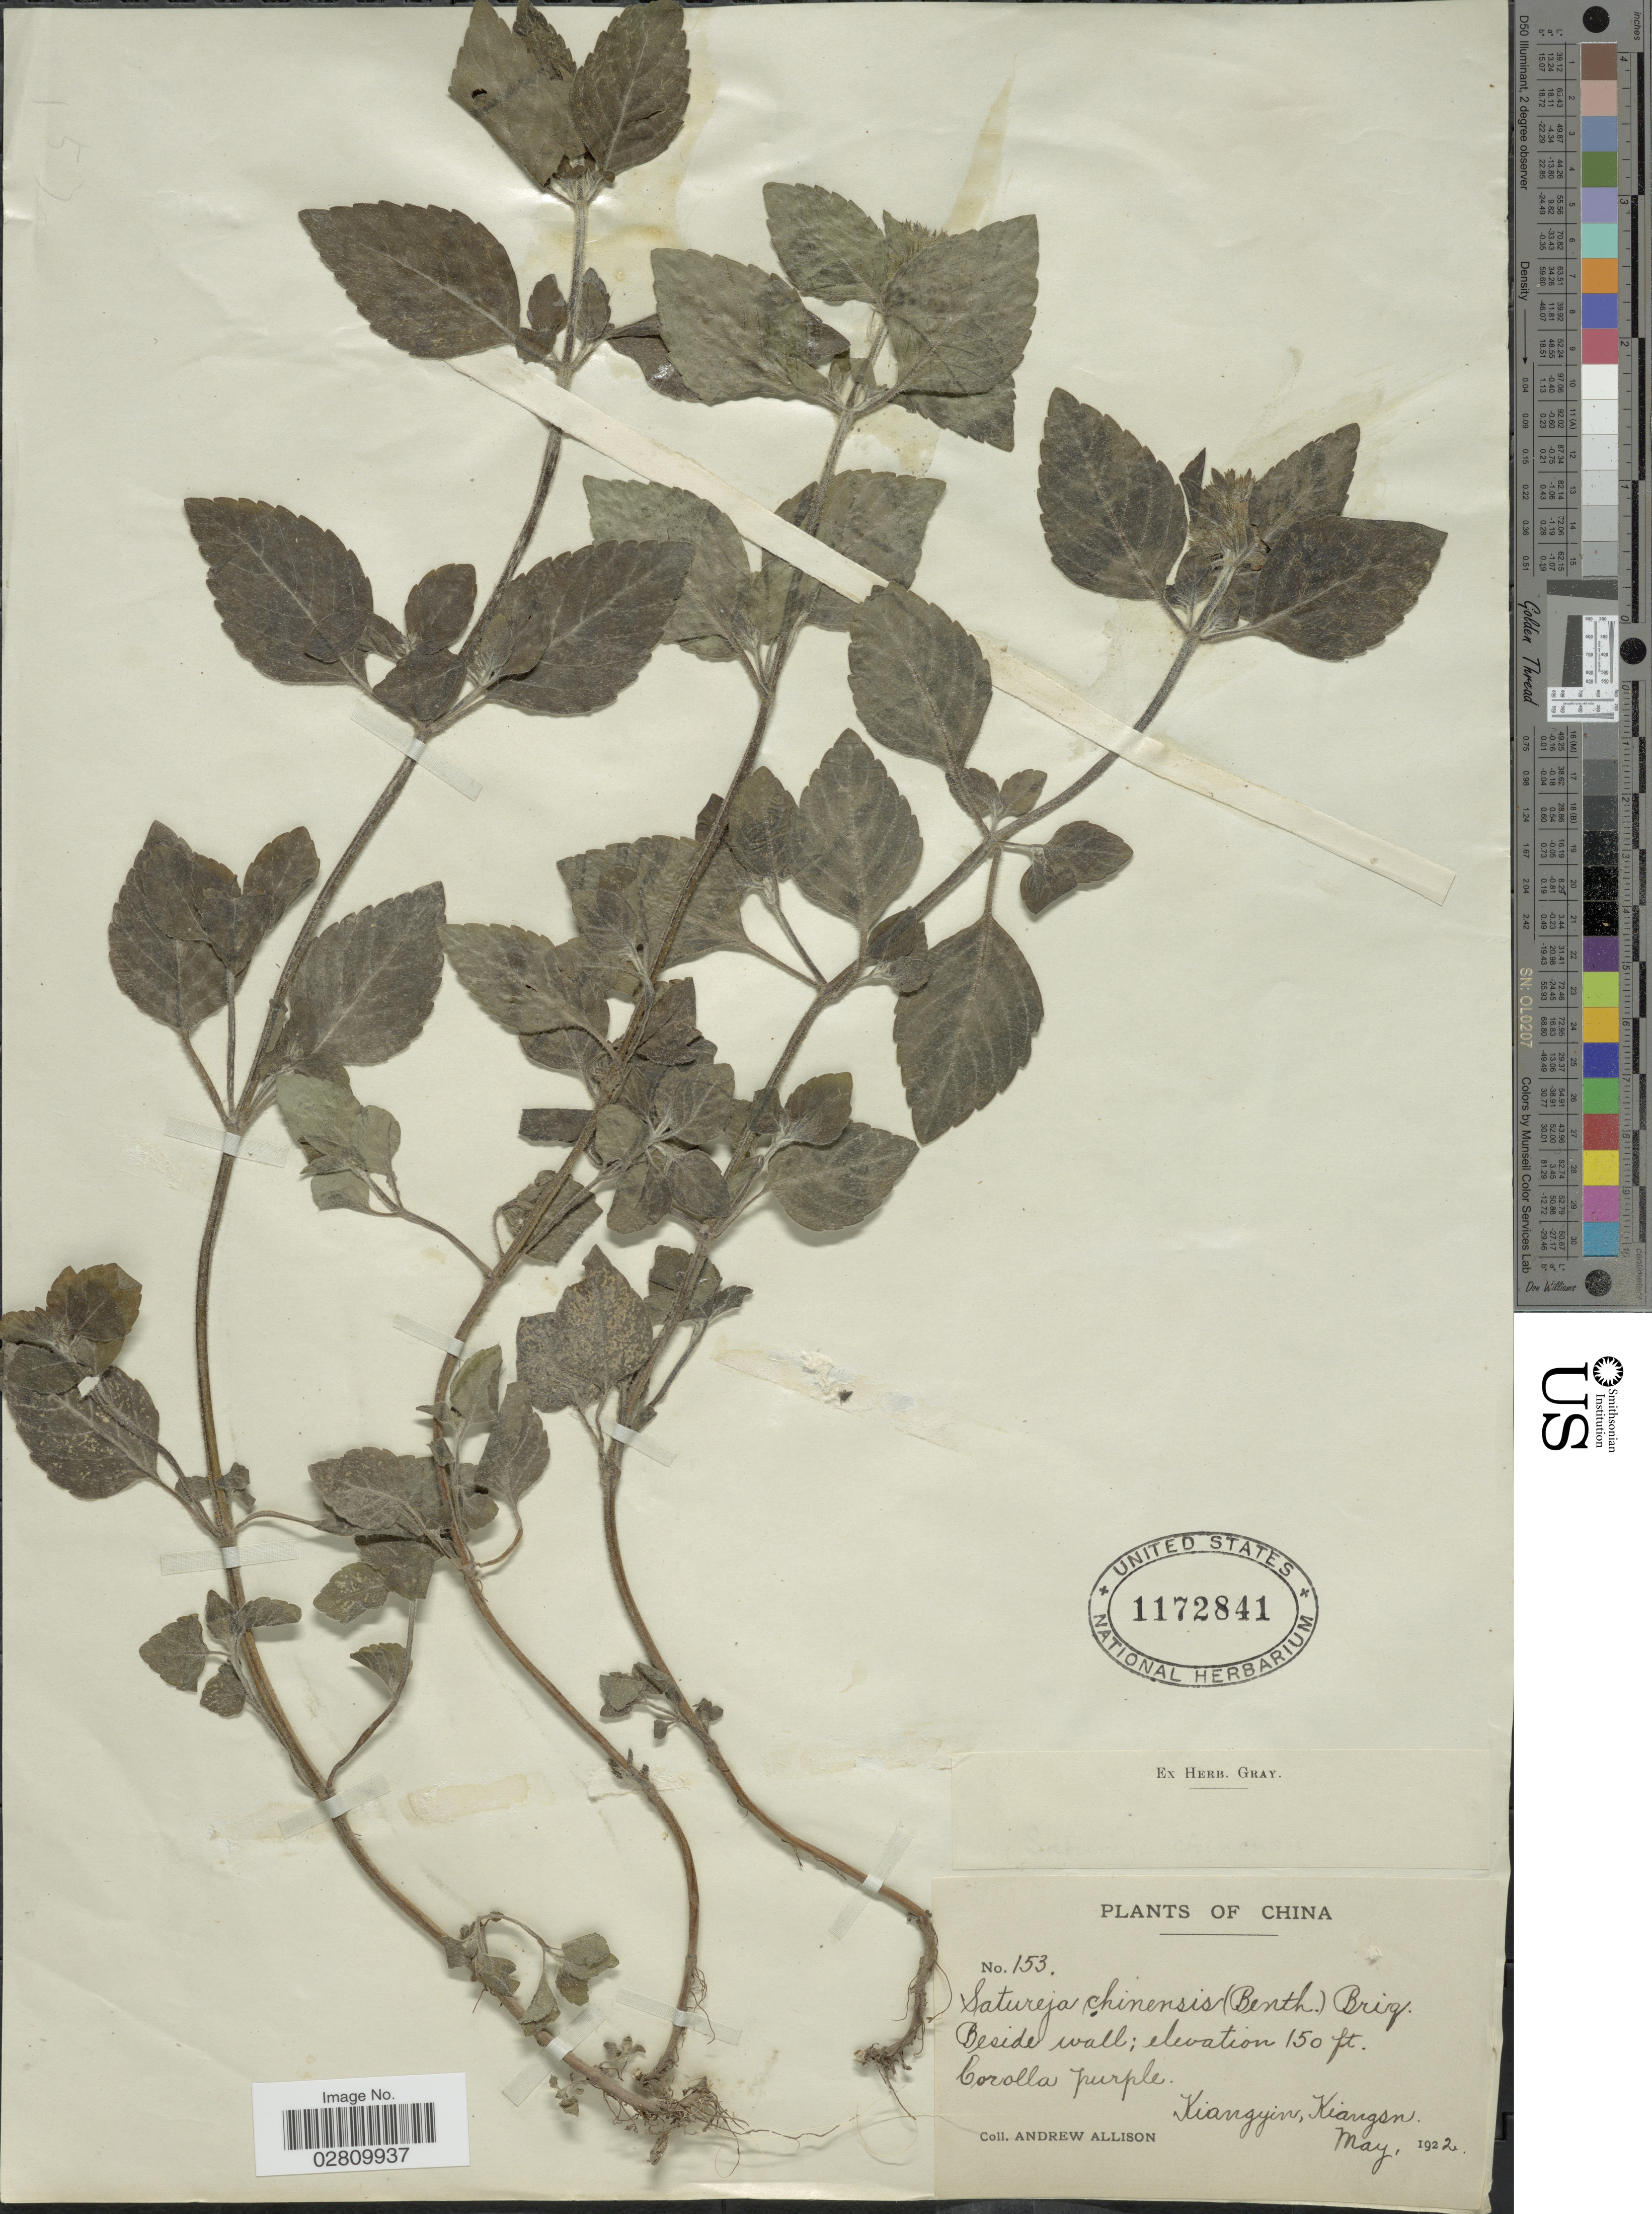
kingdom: Plantae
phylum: Tracheophyta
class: Magnoliopsida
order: Lamiales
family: Lamiaceae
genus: Calamintha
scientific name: Calamintha chinensis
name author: Benth.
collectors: A. Allison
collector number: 153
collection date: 1922-05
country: China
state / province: Jiangsu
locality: Kiangyin, Kiangsu.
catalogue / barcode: US 1172841